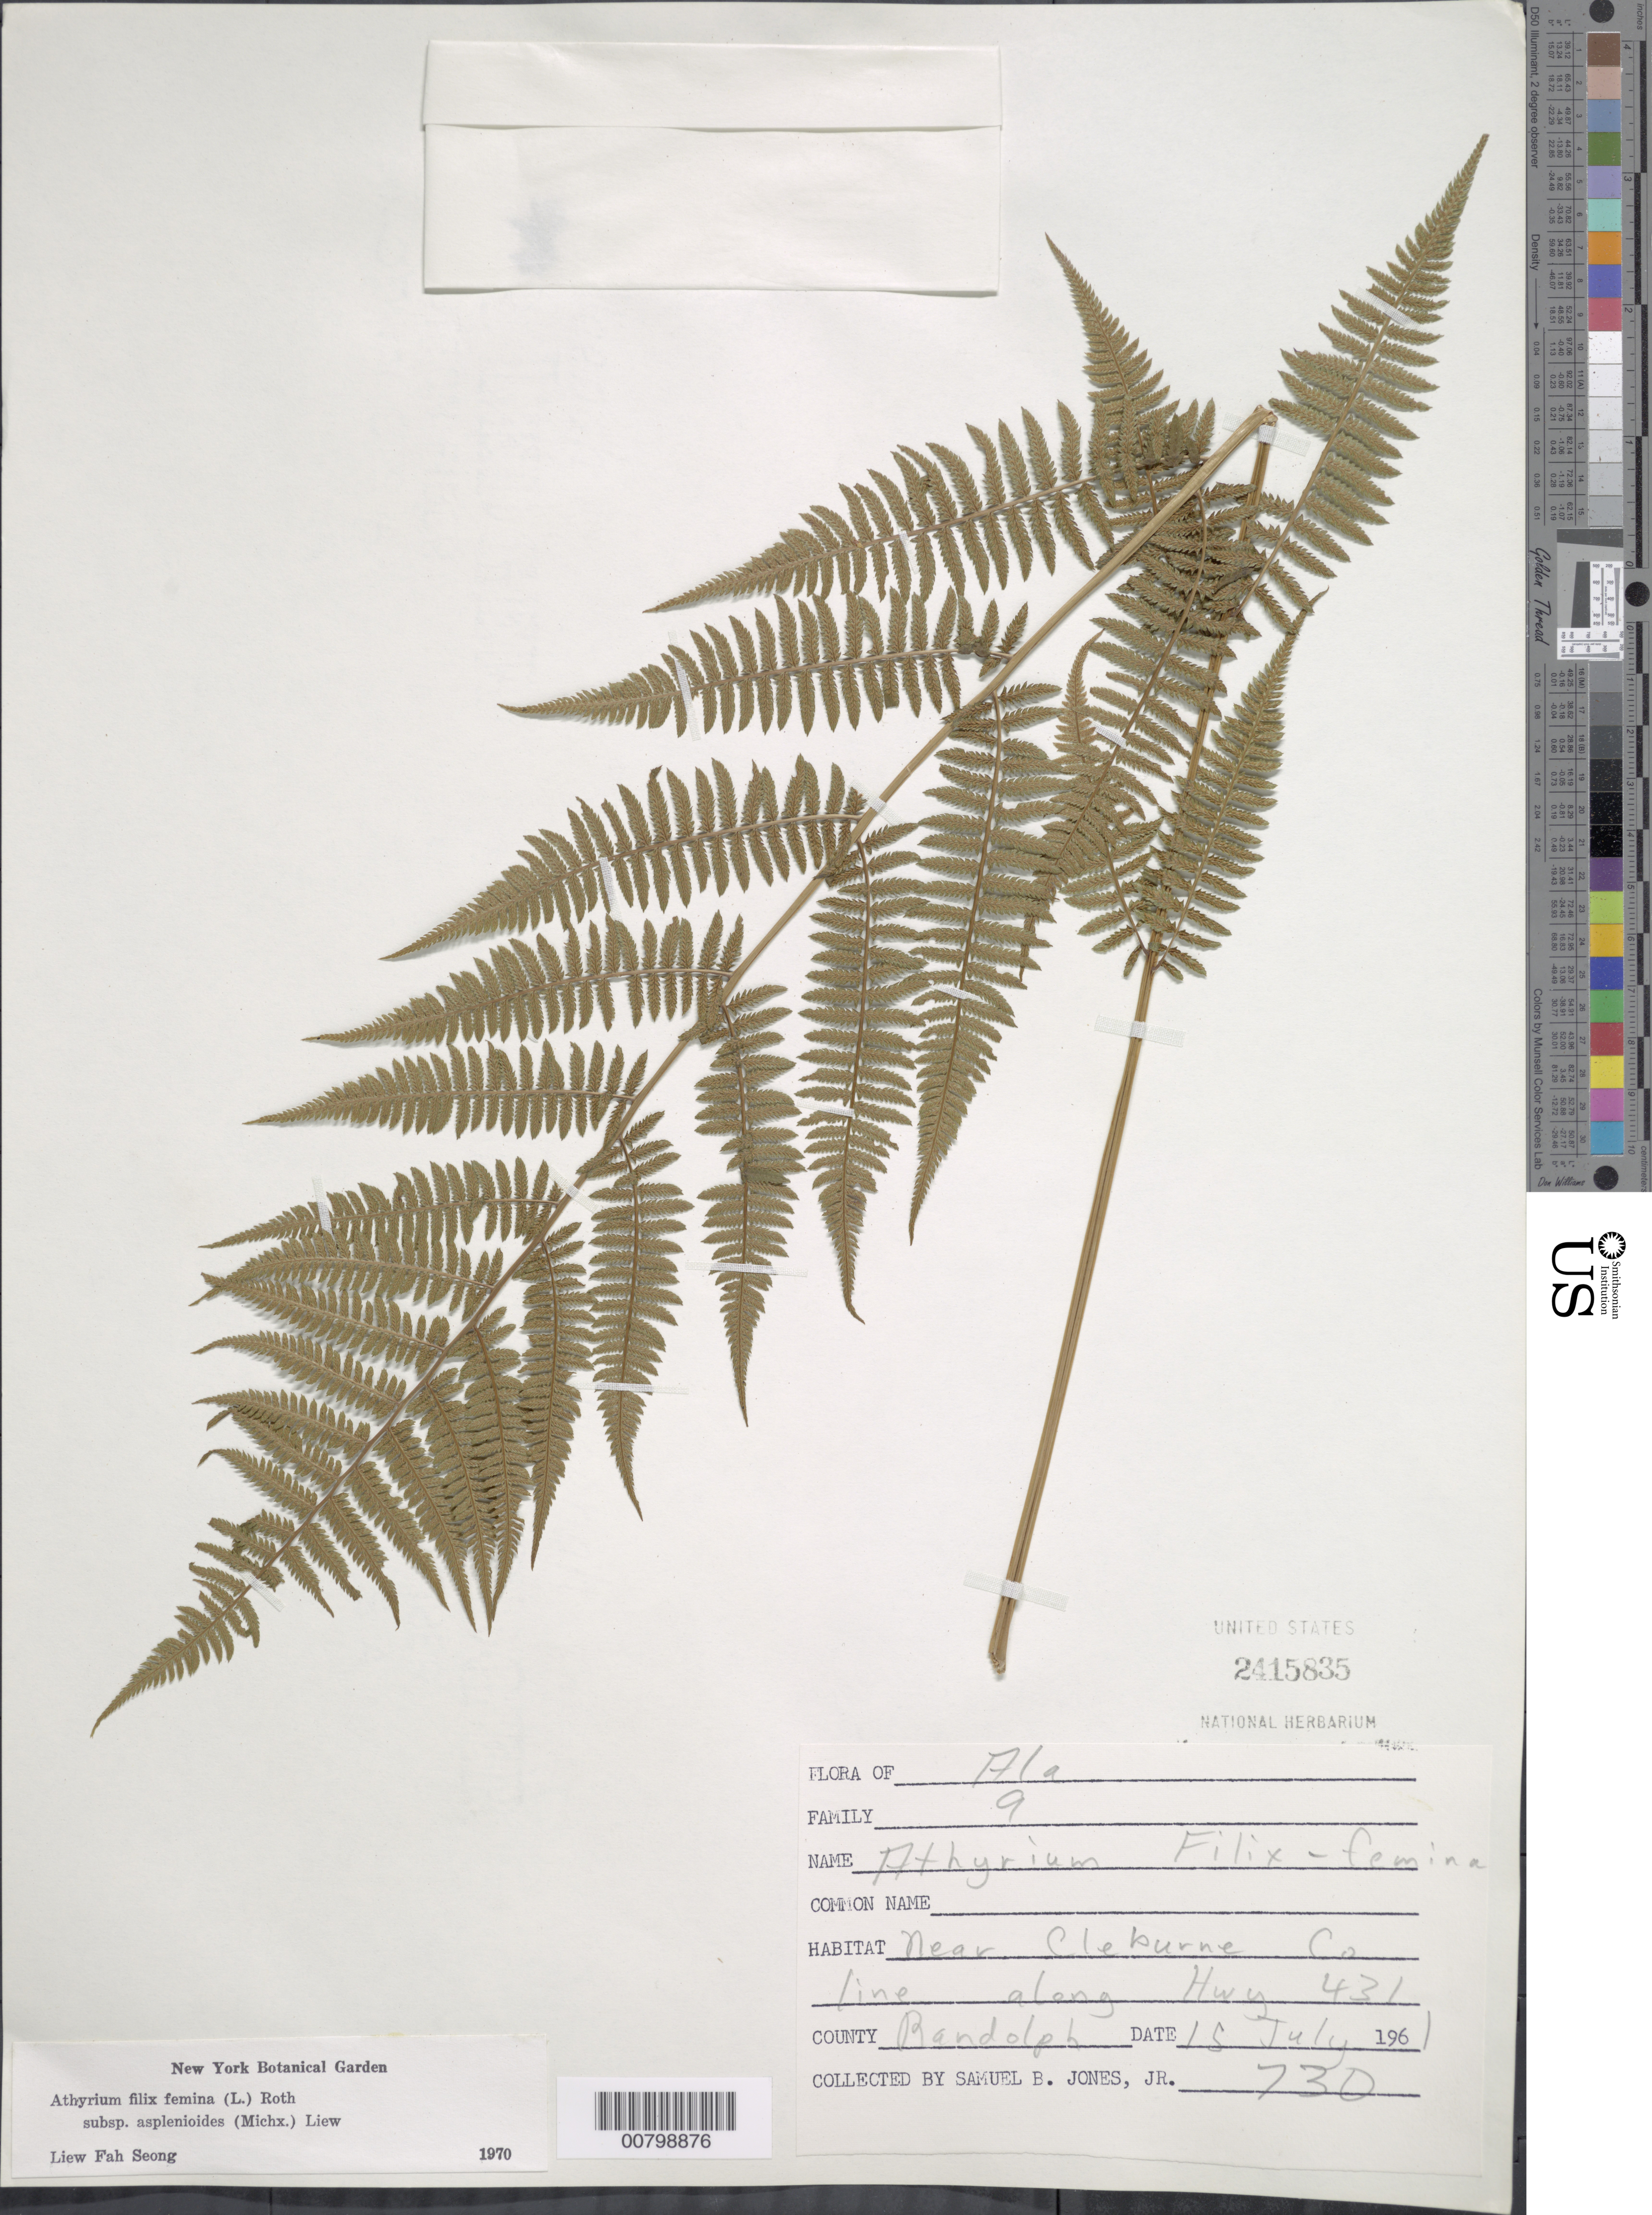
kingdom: Plantae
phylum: Tracheophyta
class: Polypodiopsida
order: Polypodiales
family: Athyriaceae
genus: Athyrium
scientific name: Athyrium filix-femina subsp. asplenioides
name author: (Michx.) Hultén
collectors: S. B. Jones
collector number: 730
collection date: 1961-07-15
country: United States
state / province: Alabama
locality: Near Cleburne Co., line along Hwy 431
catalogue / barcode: US 2415835